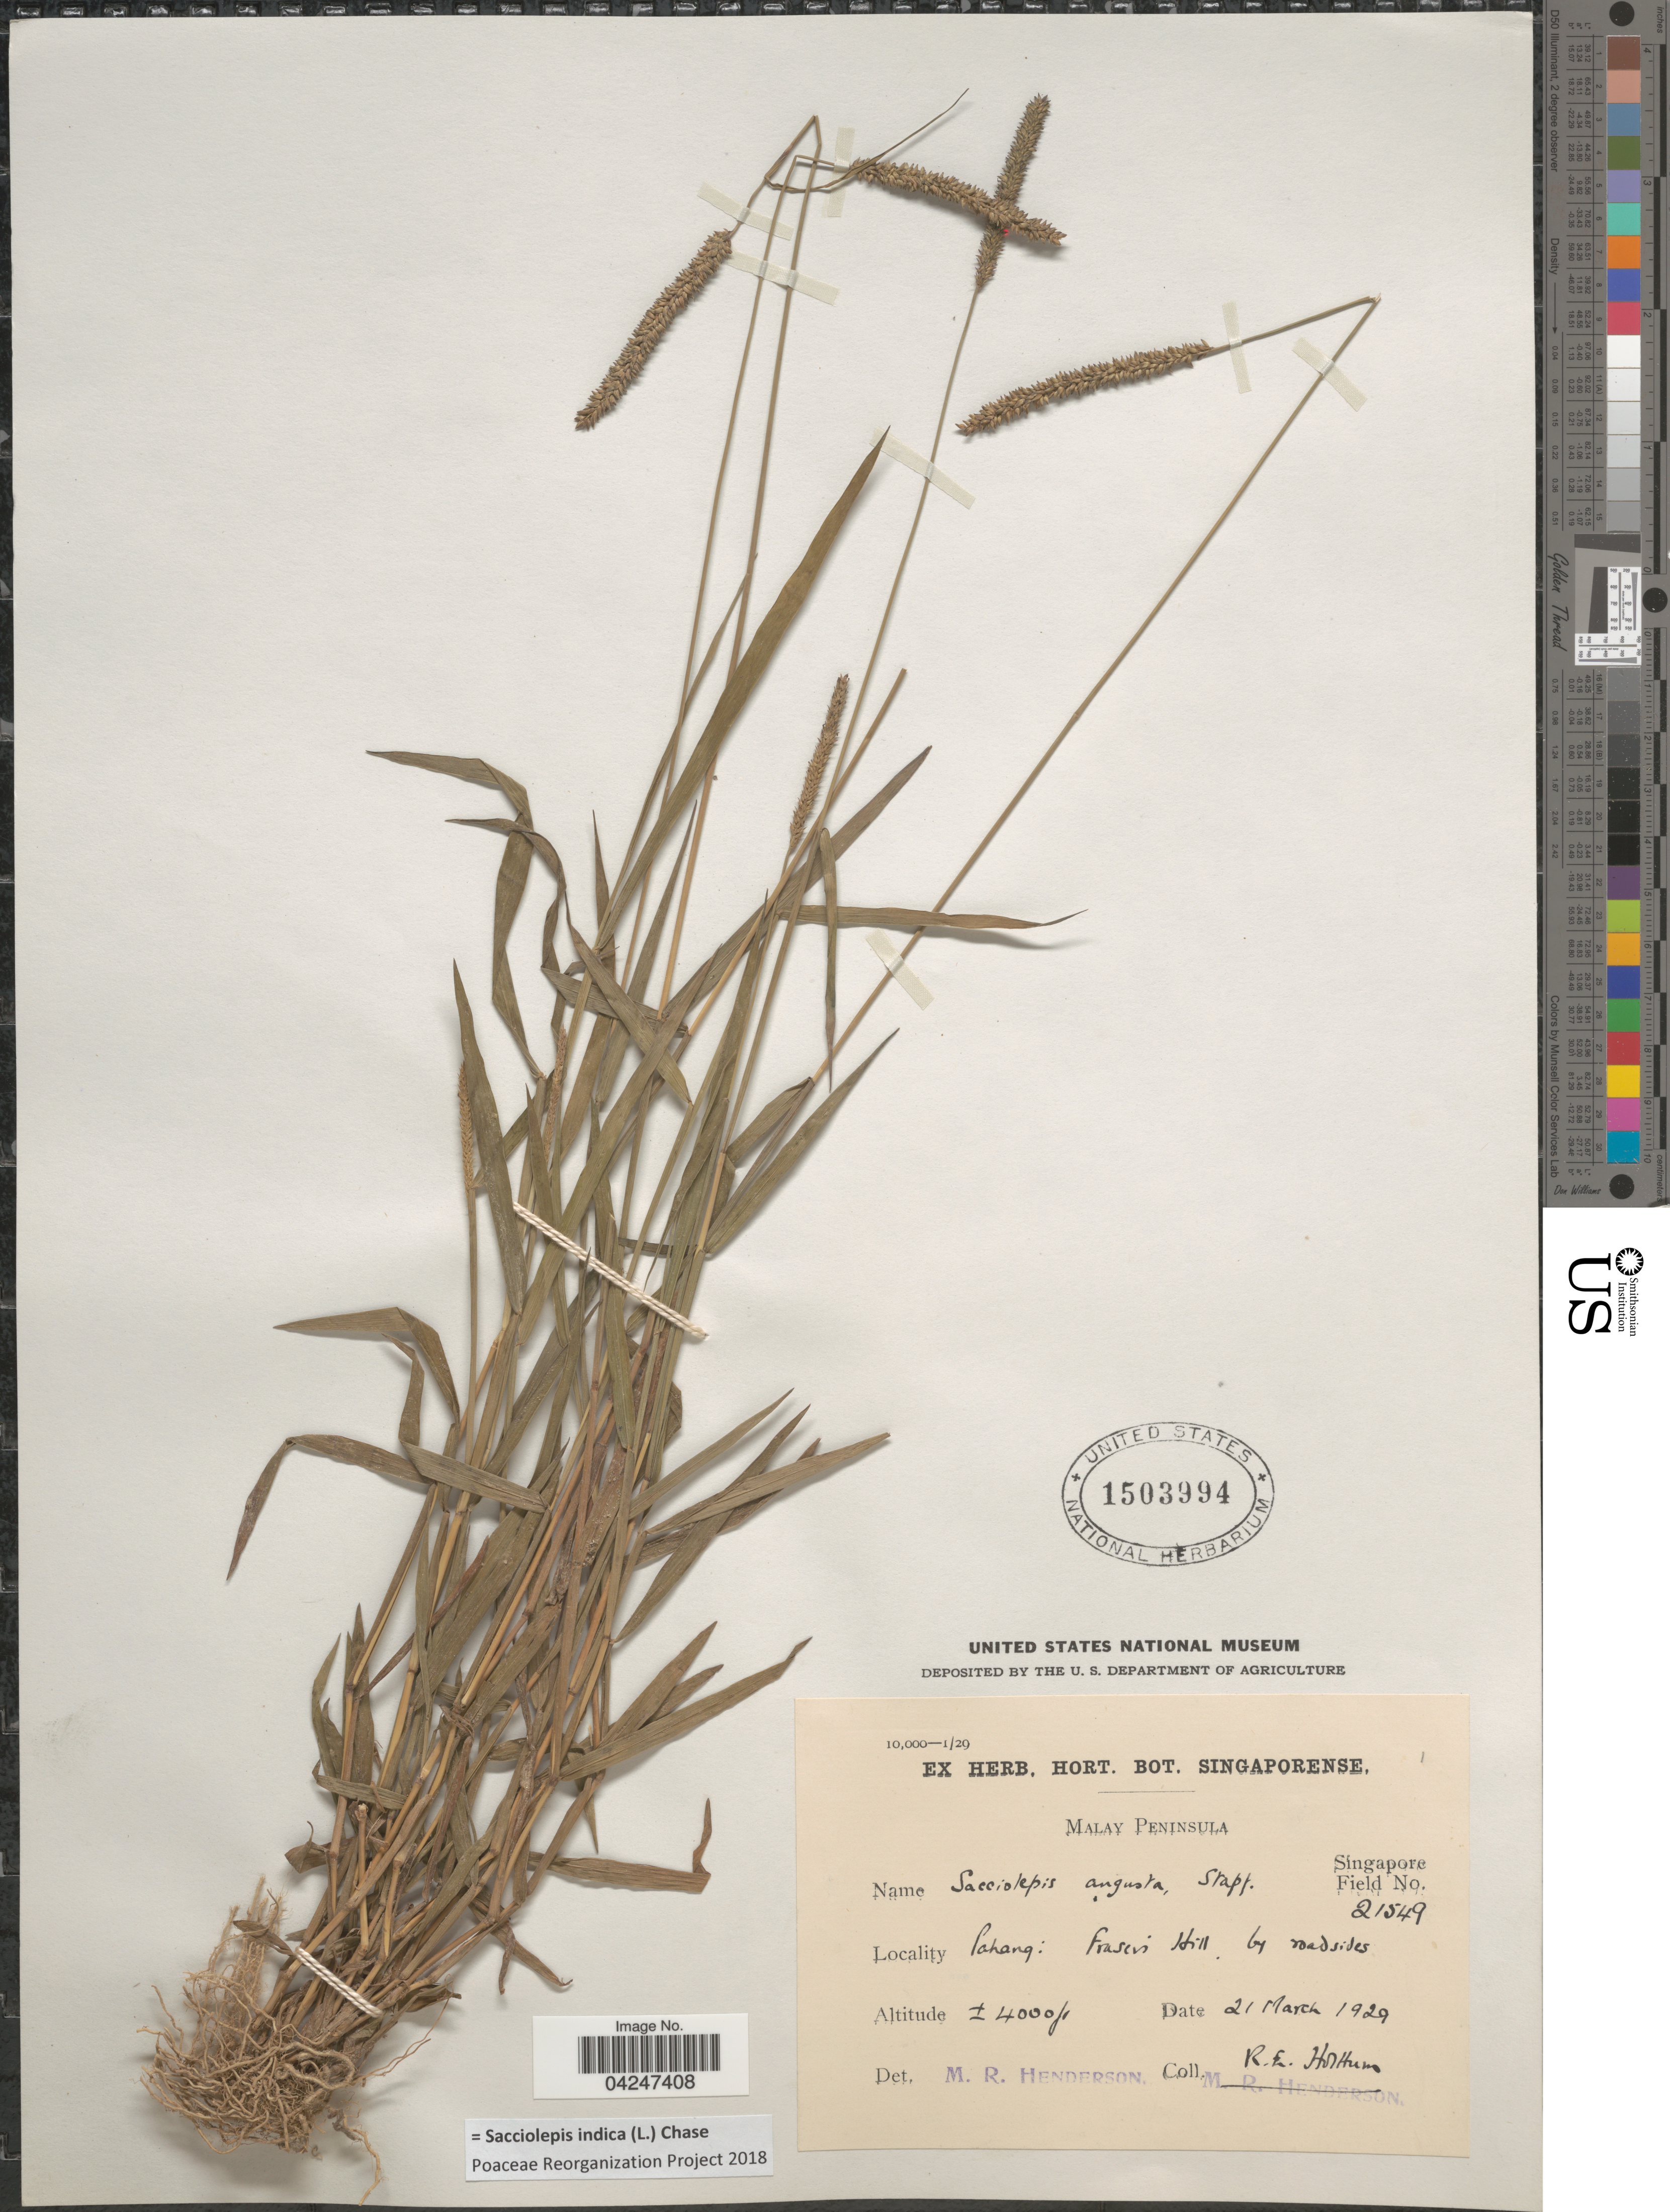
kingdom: Plantae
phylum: Tracheophyta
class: Liliopsida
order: Poales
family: Poaceae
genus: Sacciolepis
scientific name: Sacciolepis indica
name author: (L.) Chase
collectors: R. E. Holttum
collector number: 21549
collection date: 1929-03-21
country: Malaysia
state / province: Pahang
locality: Malay Peninsula. Fraser's Hill by roadsides.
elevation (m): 1219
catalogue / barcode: US 1503994